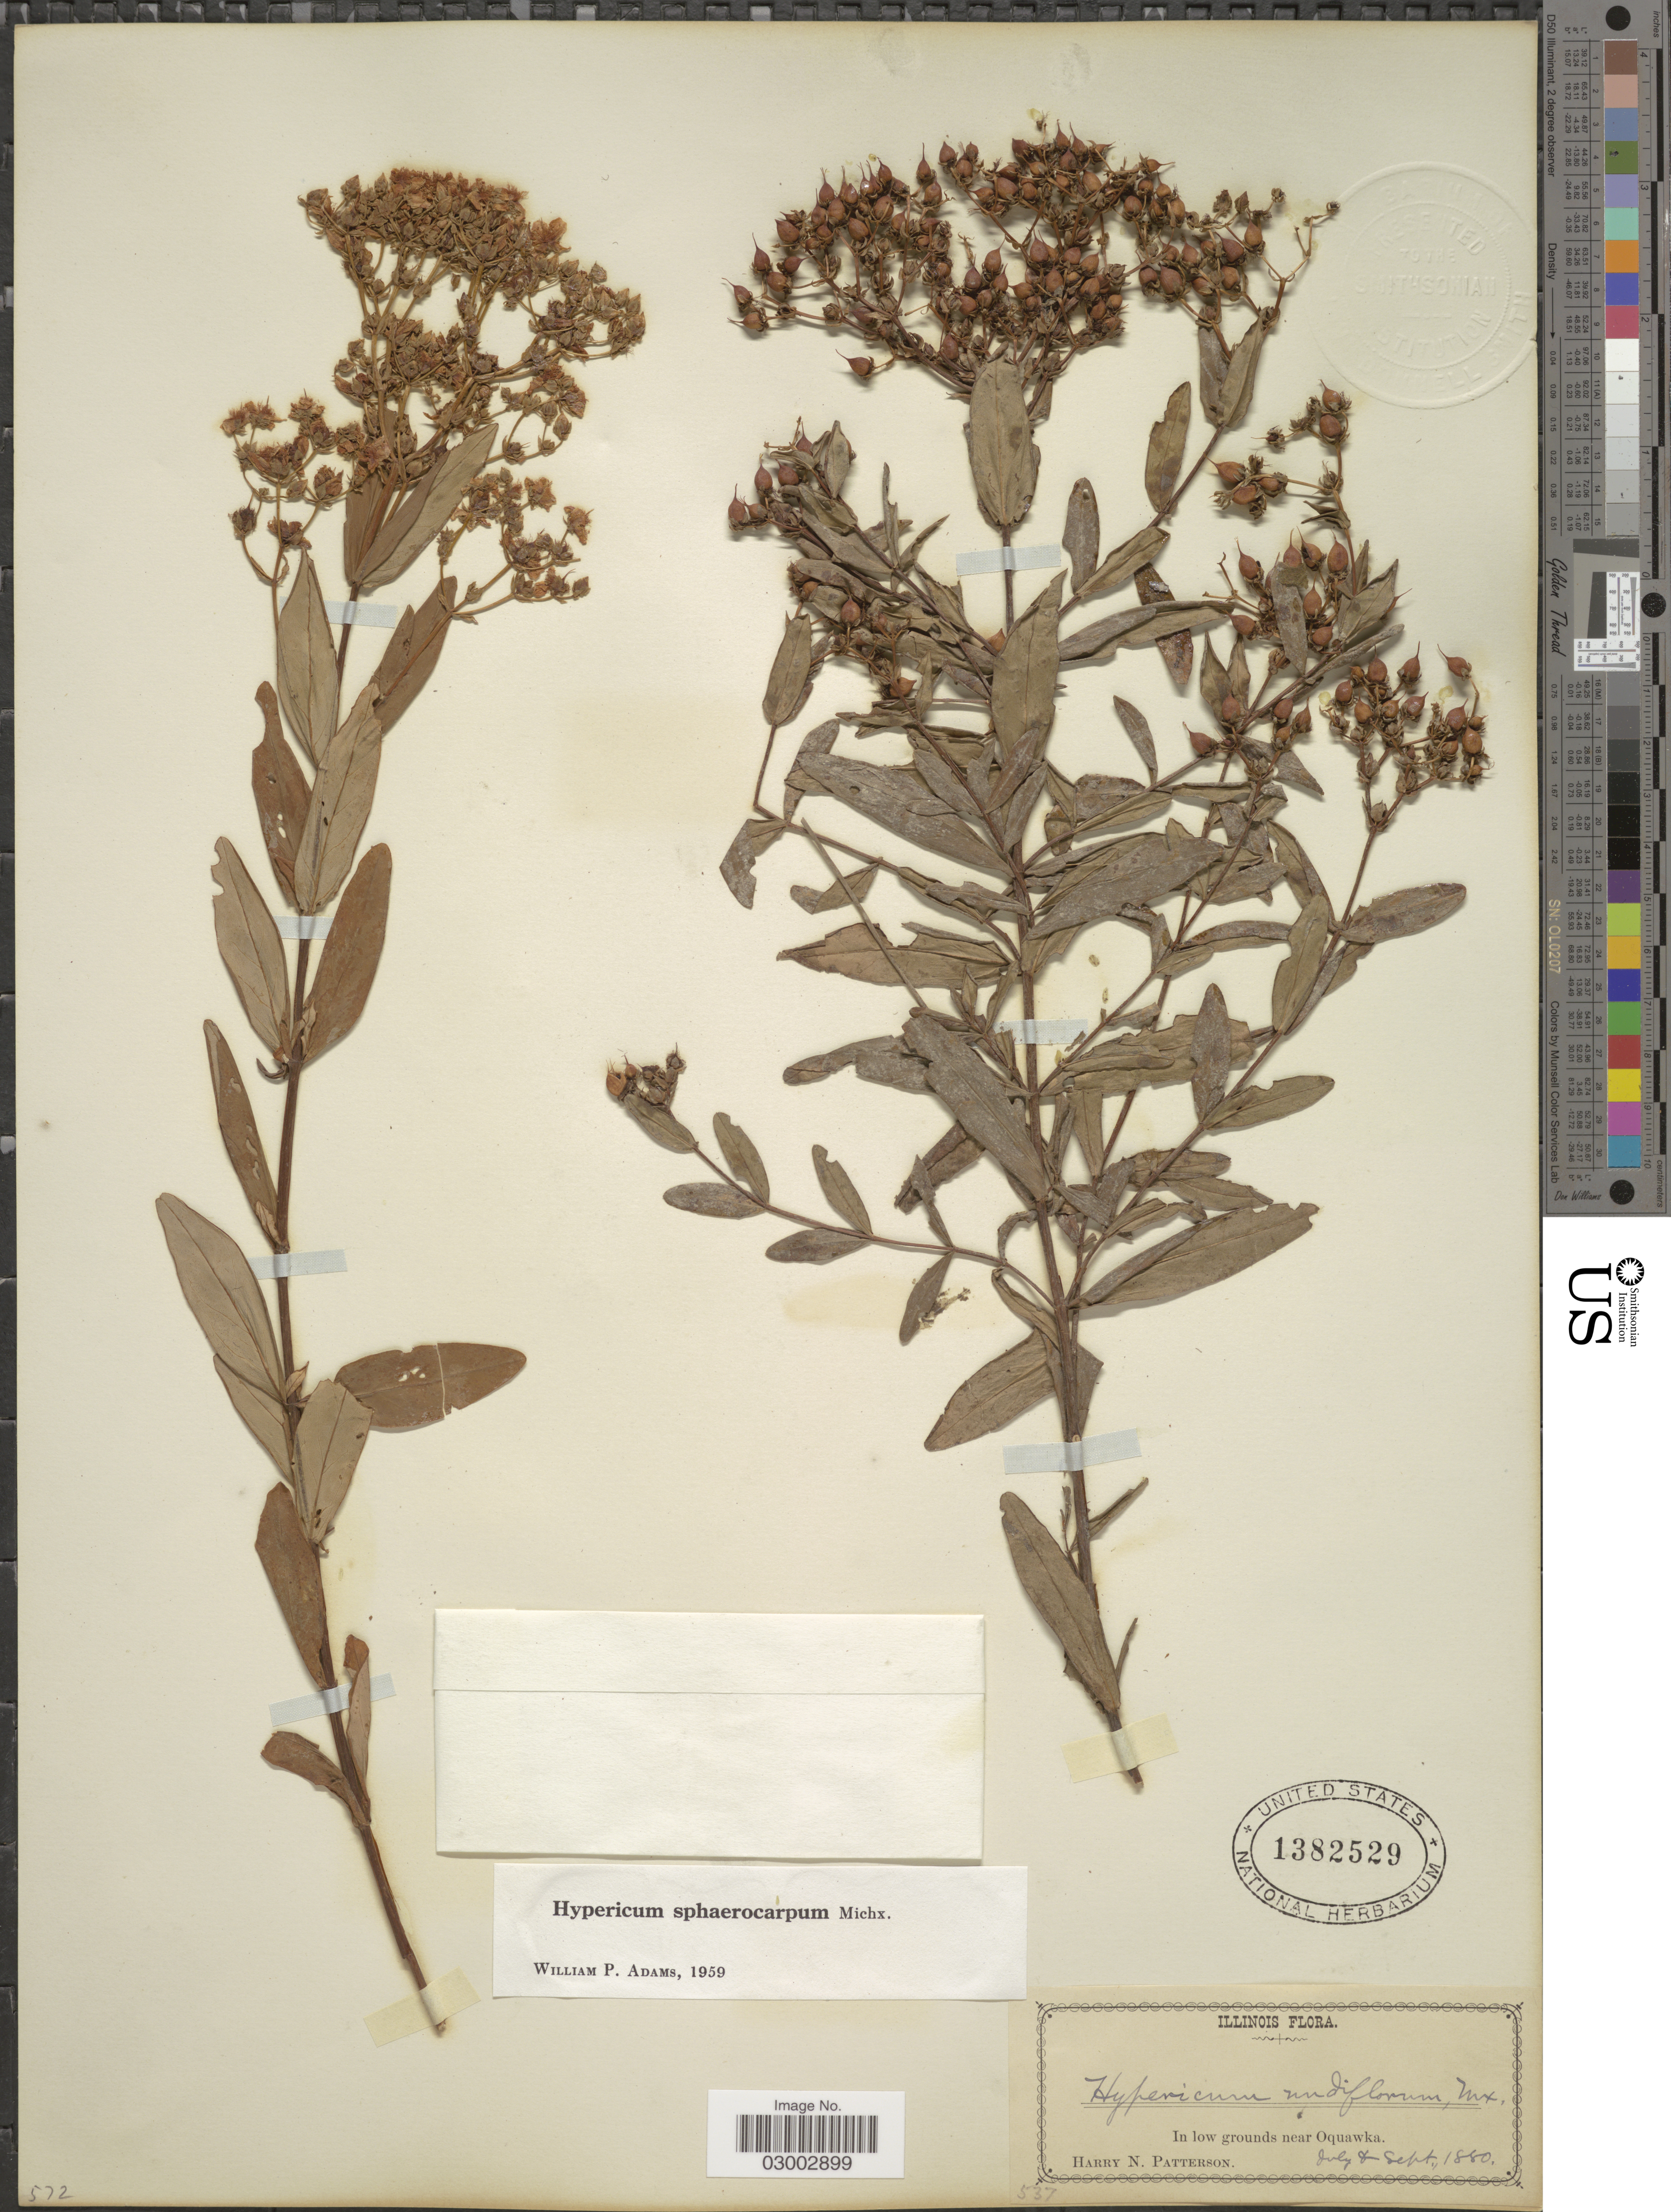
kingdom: Plantae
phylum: Tracheophyta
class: Magnoliopsida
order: Malpighiales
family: Hypericaceae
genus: Hypericum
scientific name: Hypericum sphaerocarpum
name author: Michx.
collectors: H. N. Patterson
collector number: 537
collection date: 1880-07/1880-09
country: United States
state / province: Illinois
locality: In low grounds near Oquawka.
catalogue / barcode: US 1382529